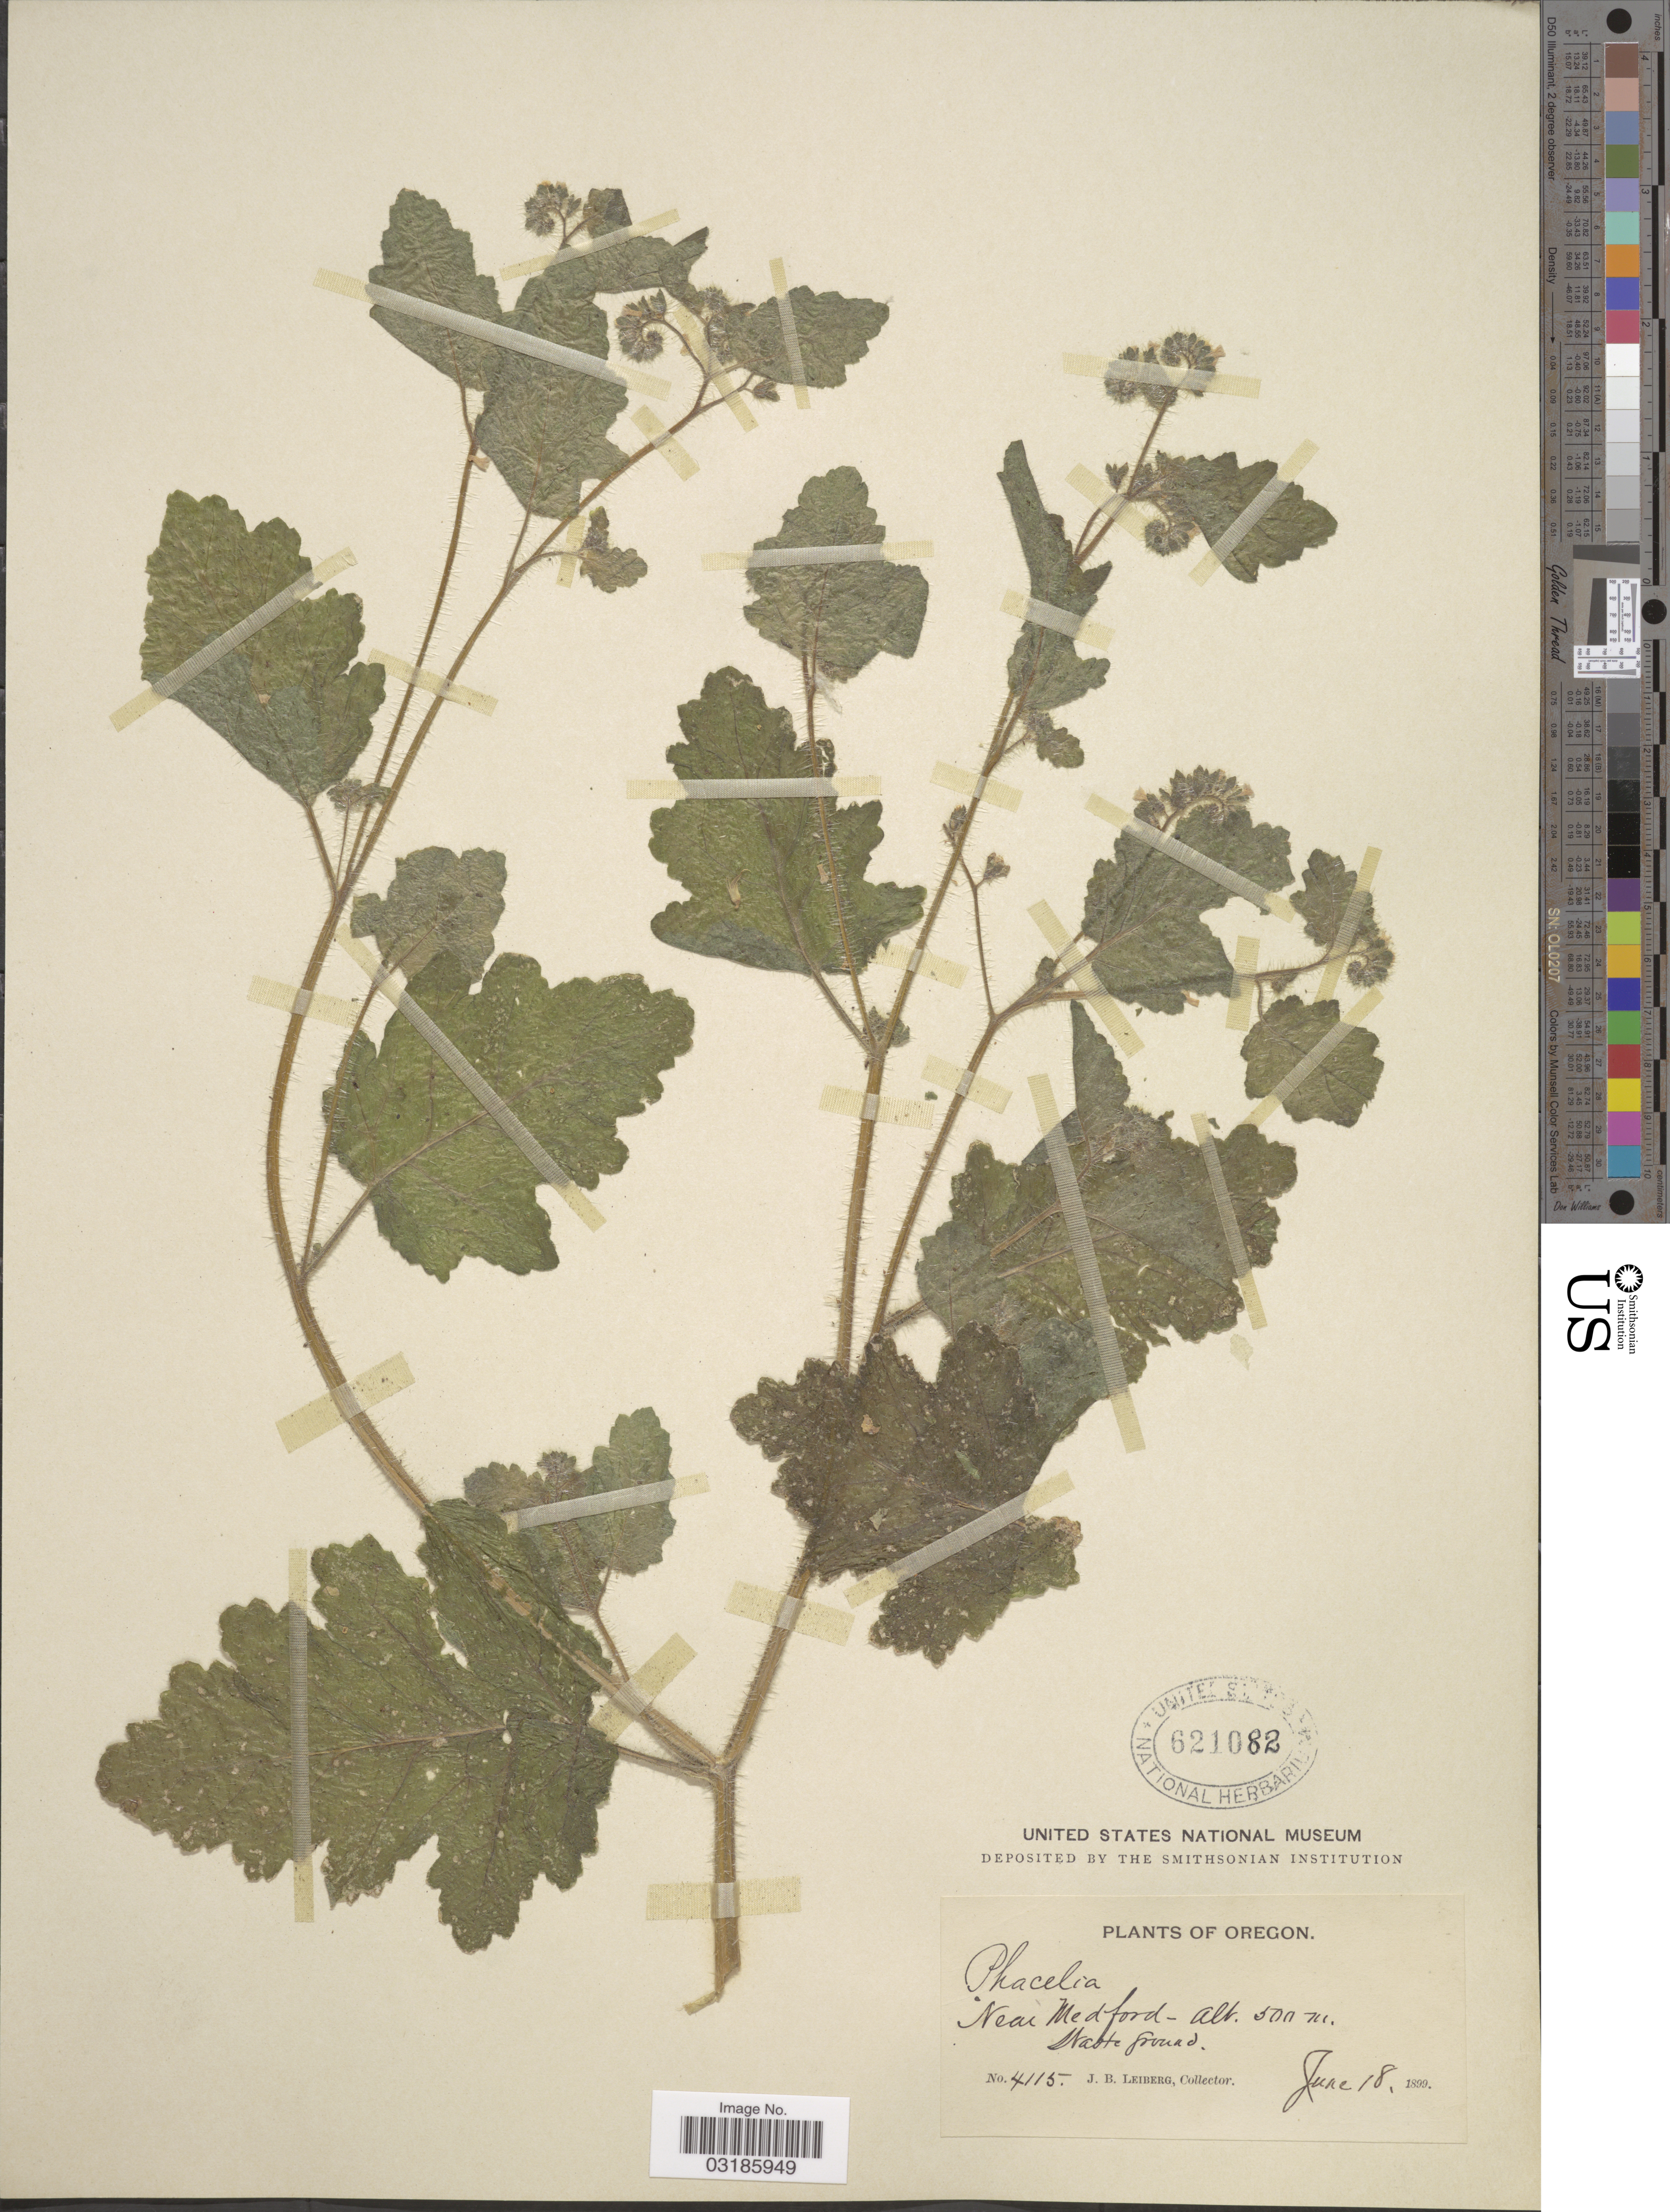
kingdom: Plantae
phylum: Tracheophyta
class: Magnoliopsida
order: Boraginales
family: Hydrophyllaceae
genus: Phacelia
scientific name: Phacelia rattanii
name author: A. Gray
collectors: J. B. Leiberg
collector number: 4115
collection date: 1899-06-18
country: United States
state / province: Oregon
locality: Near Medford.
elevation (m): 500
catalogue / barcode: US 621082